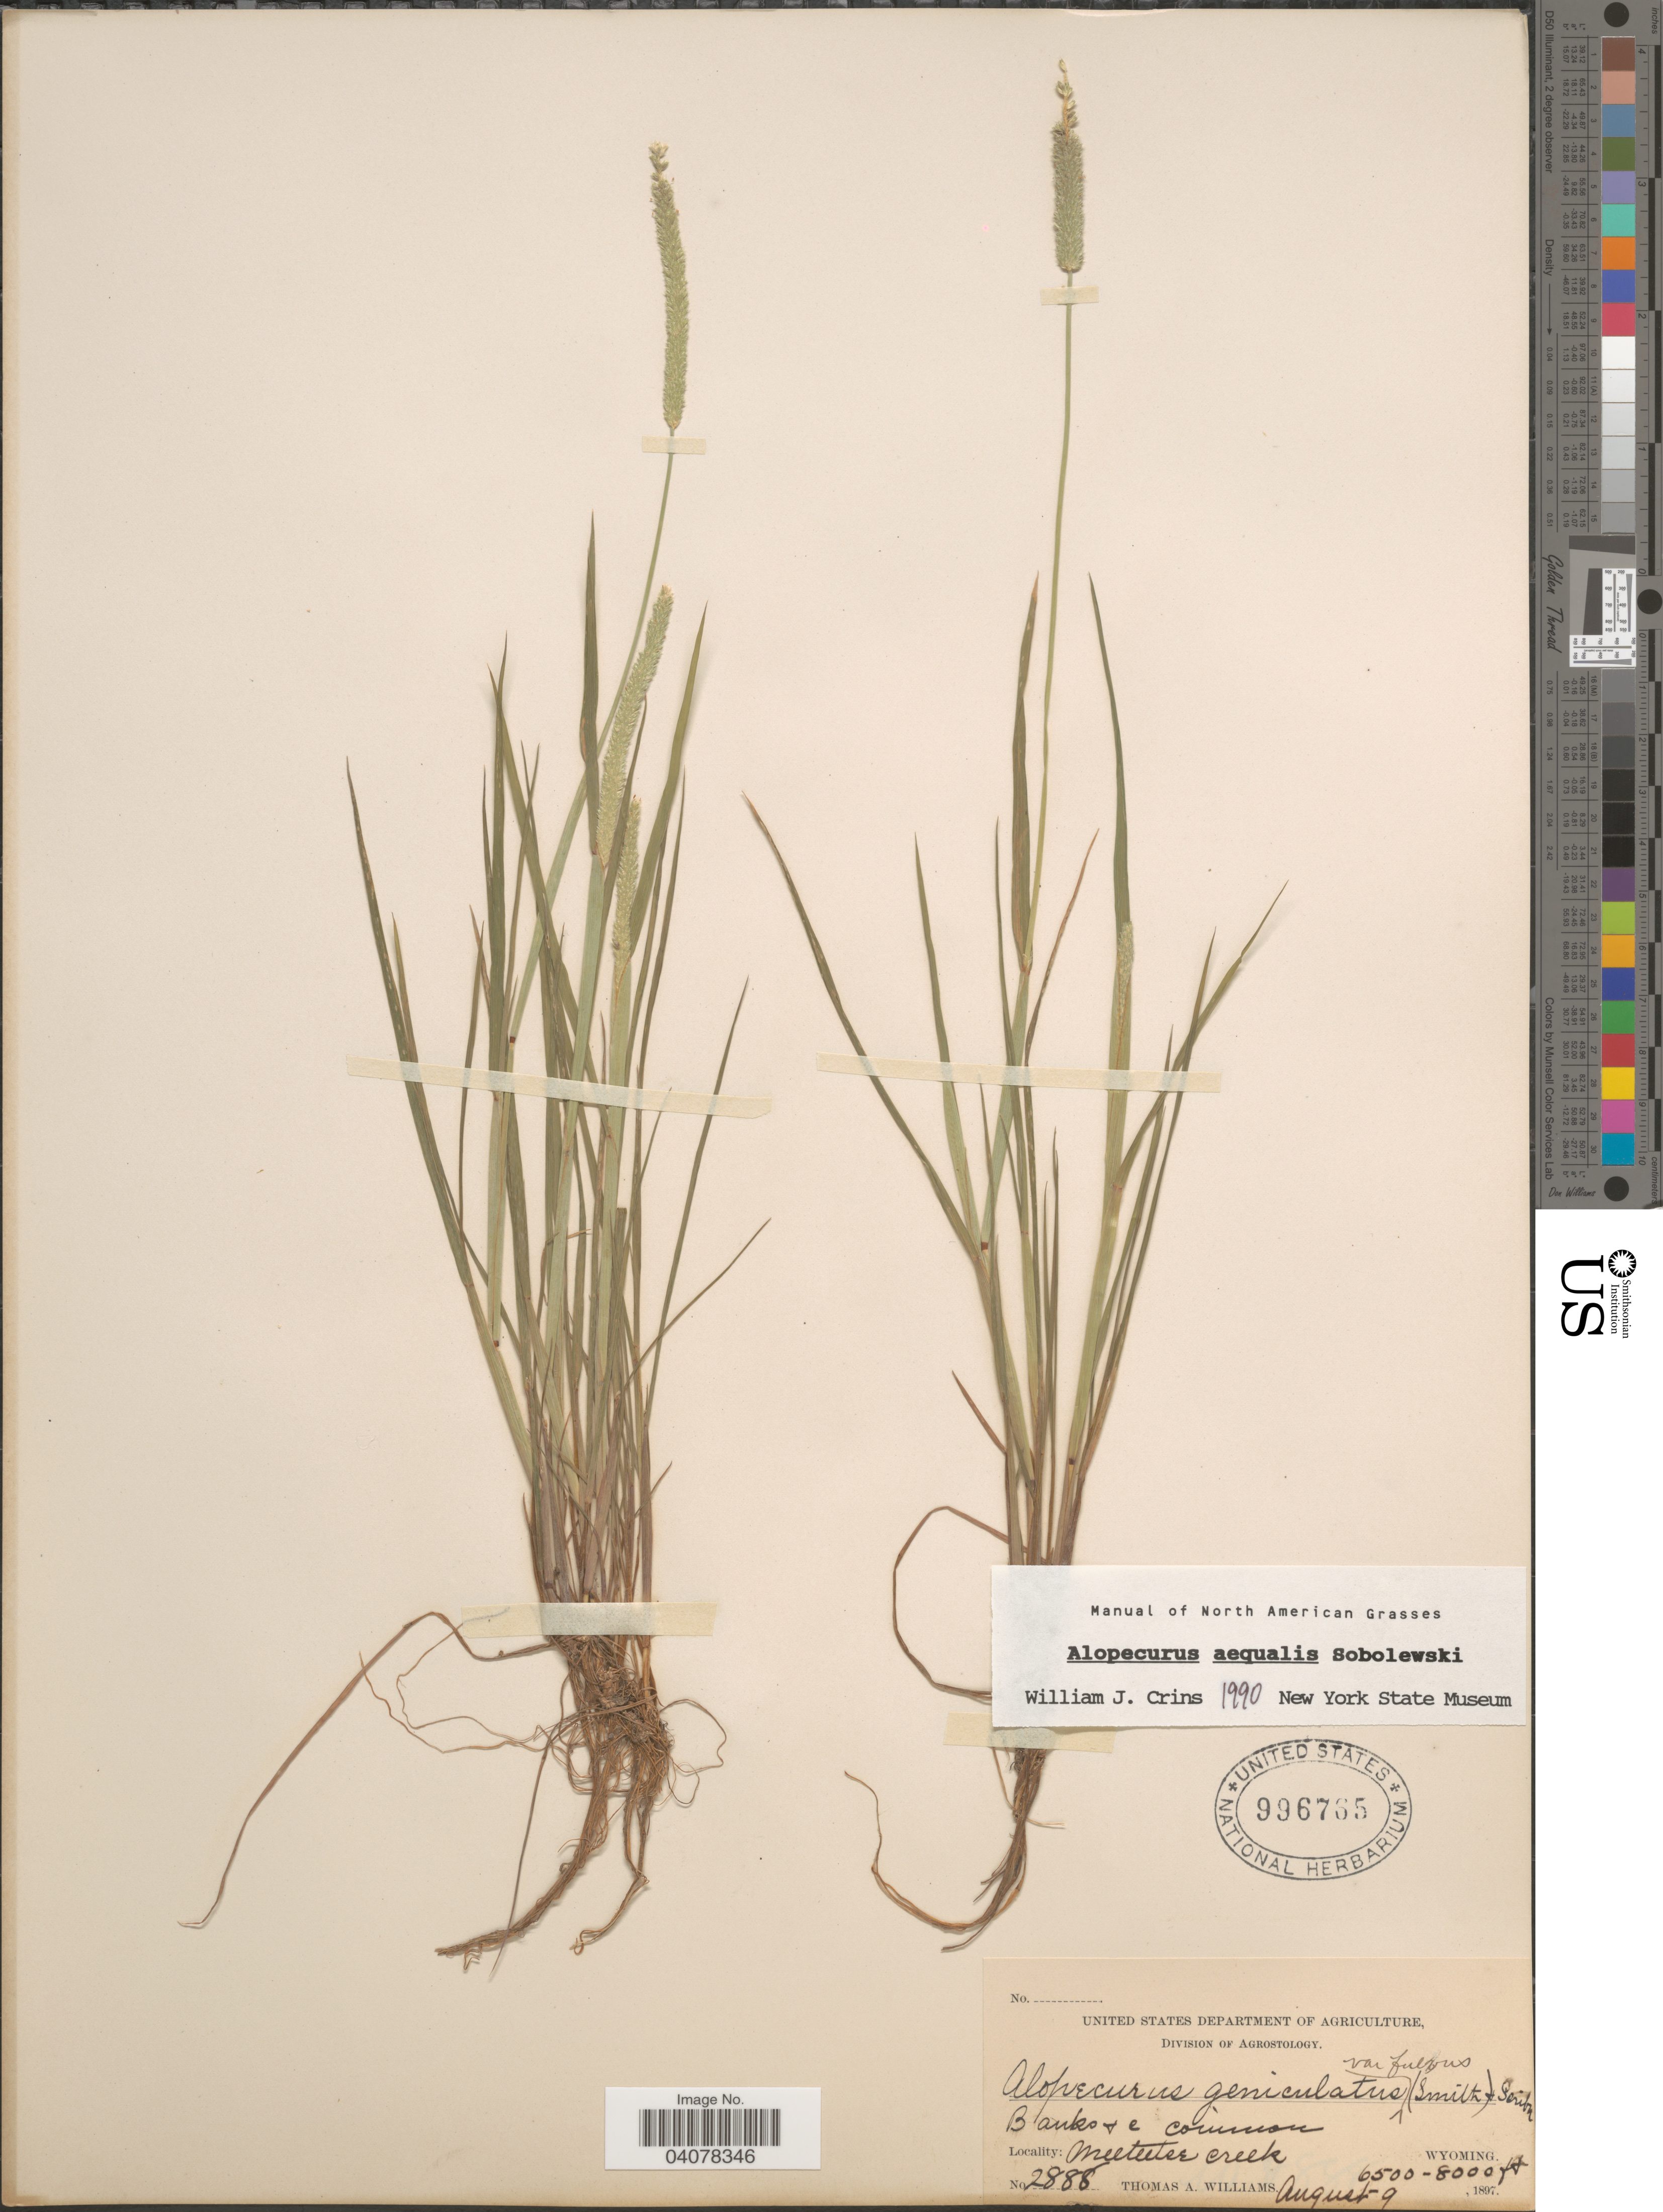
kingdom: Plantae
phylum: Tracheophyta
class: Liliopsida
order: Poales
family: Poaceae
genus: Alopecurus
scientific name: Alopecurus aequalis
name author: Sobol.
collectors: T. A. Williams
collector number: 2888*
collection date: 1897-08-09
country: United States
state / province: Wyoming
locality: Meeteetse creek.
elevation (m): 1981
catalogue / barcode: US 996765